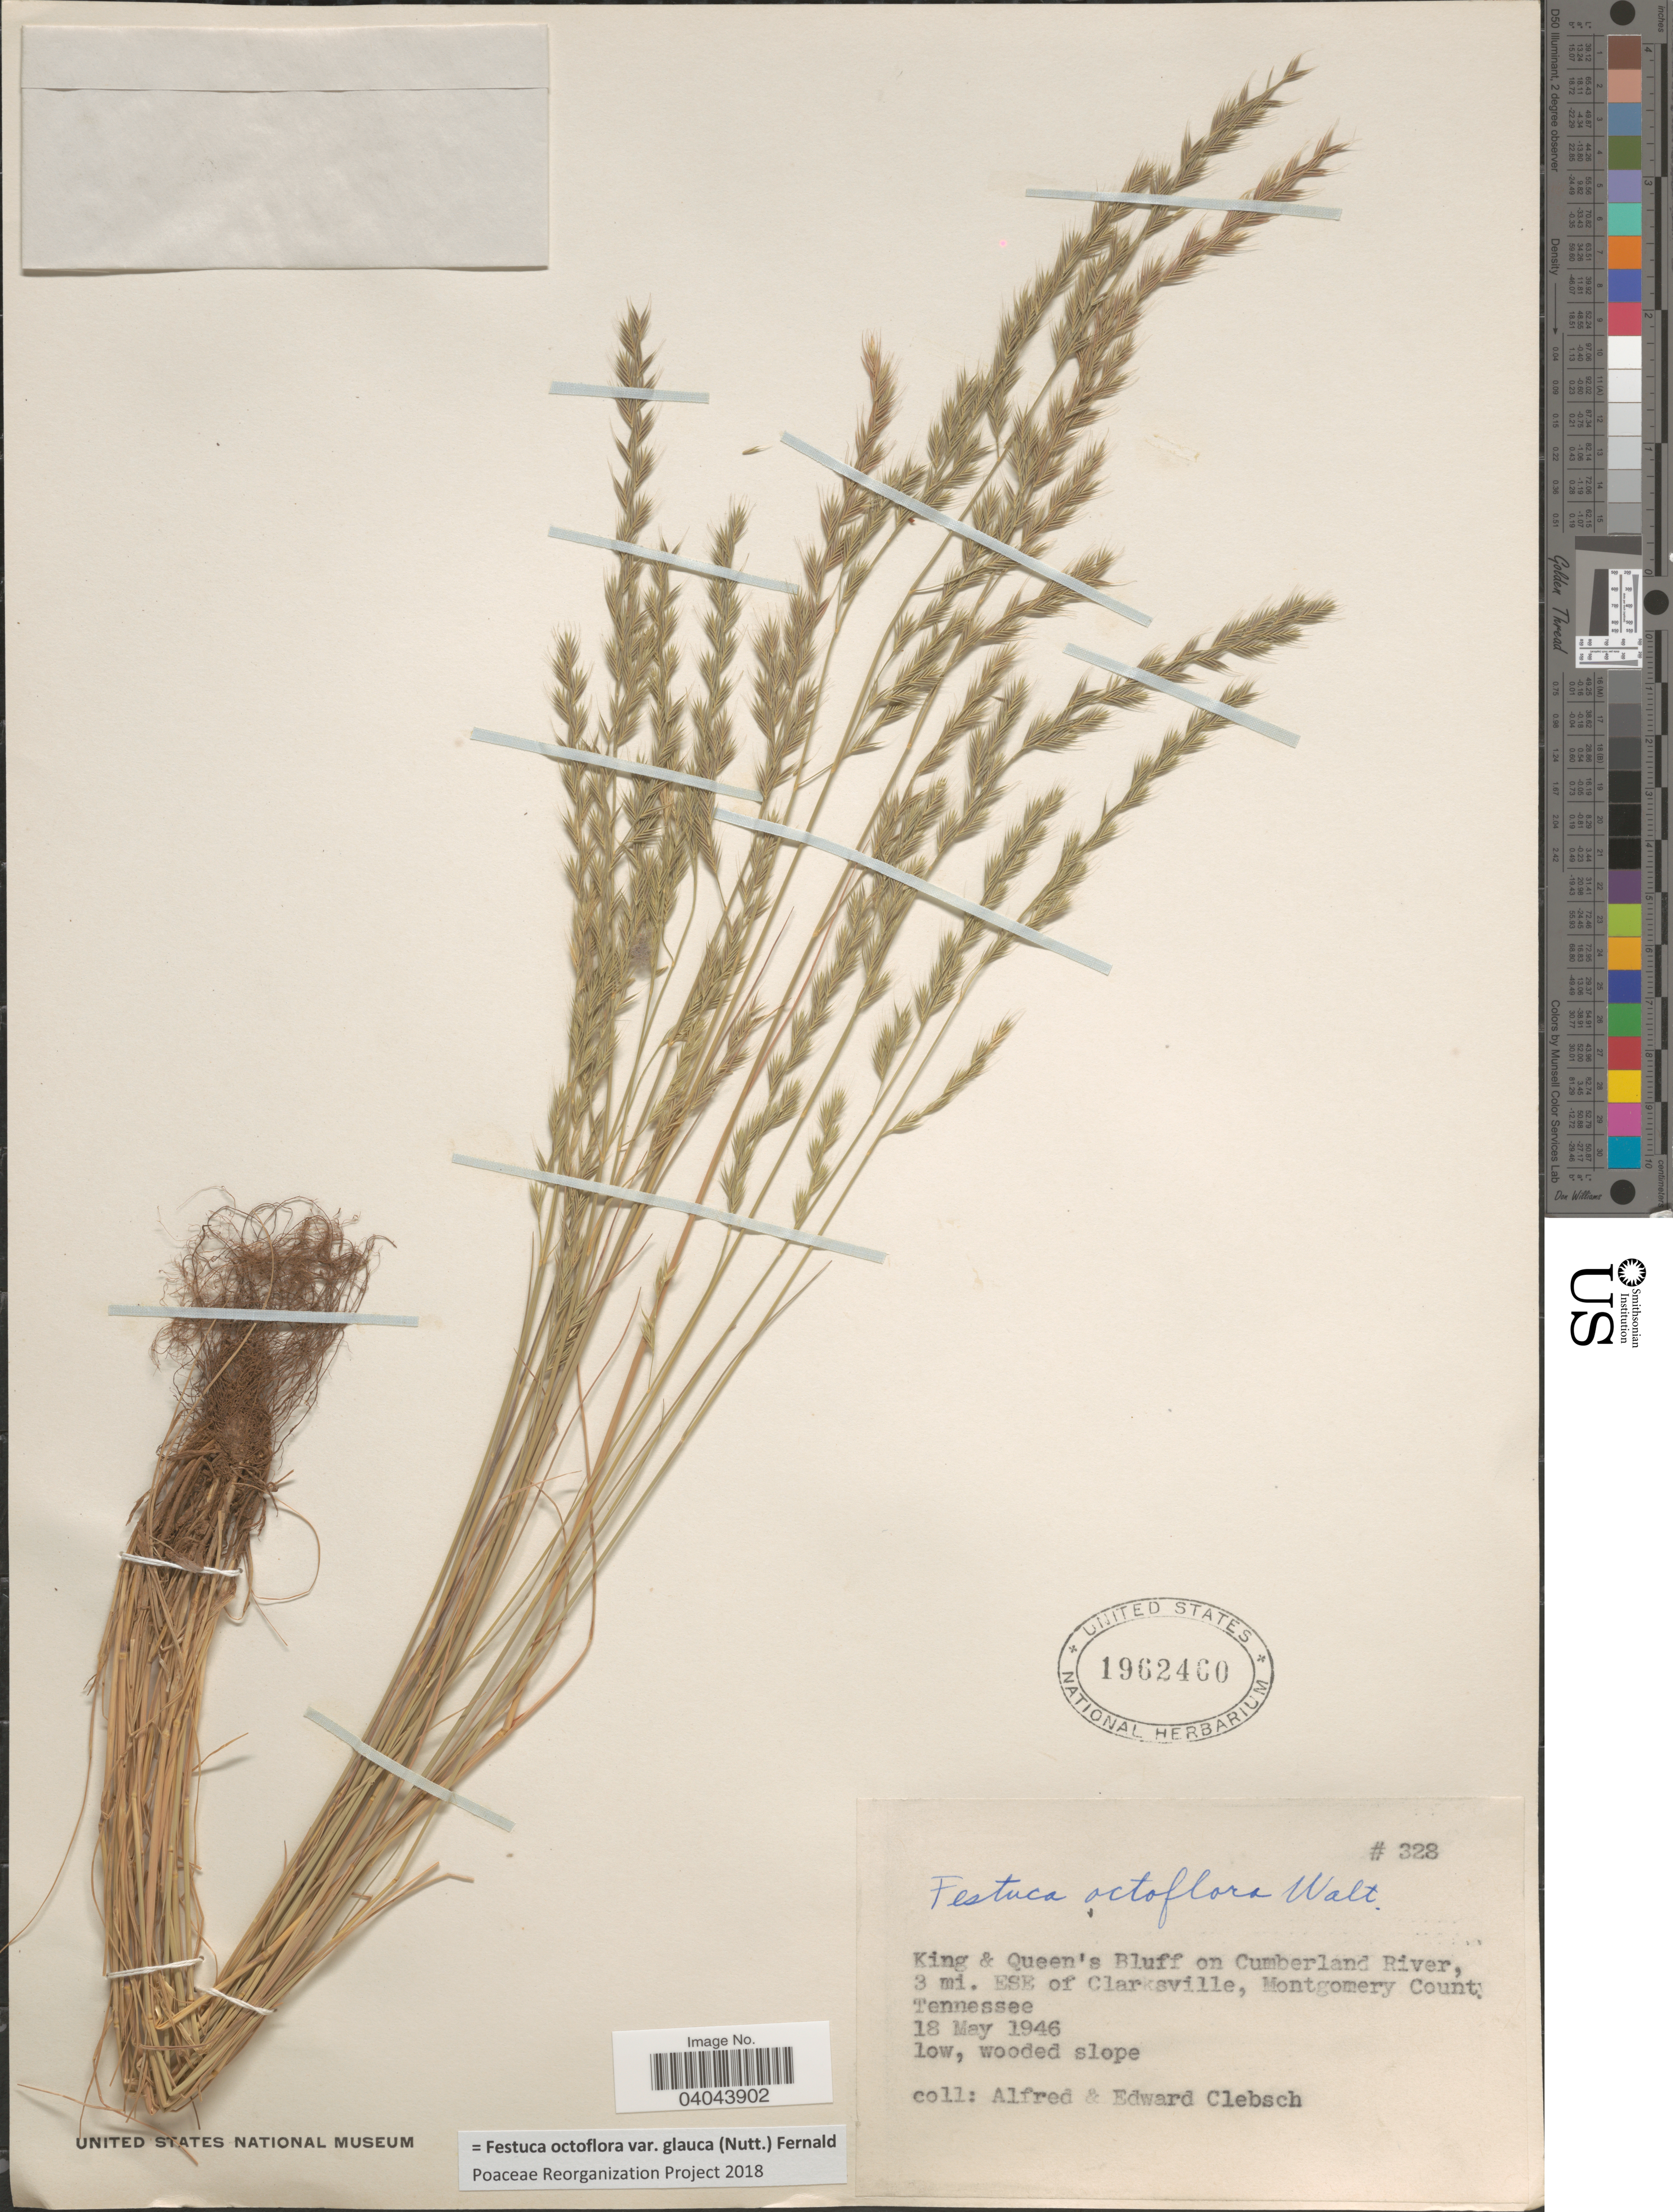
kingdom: Plantae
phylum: Tracheophyta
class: Liliopsida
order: Poales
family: Poaceae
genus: Festuca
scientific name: Festuca octoflora var. glauca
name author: (Nutt.) Fernald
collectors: A. Clebsch & E. Clebsch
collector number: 328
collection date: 1946-05-18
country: United States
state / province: Tennessee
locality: King & Queen's Bluff on Cumberland River, 3 mi. ESE of Clarksville, Montgomery County.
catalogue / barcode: US 1962460